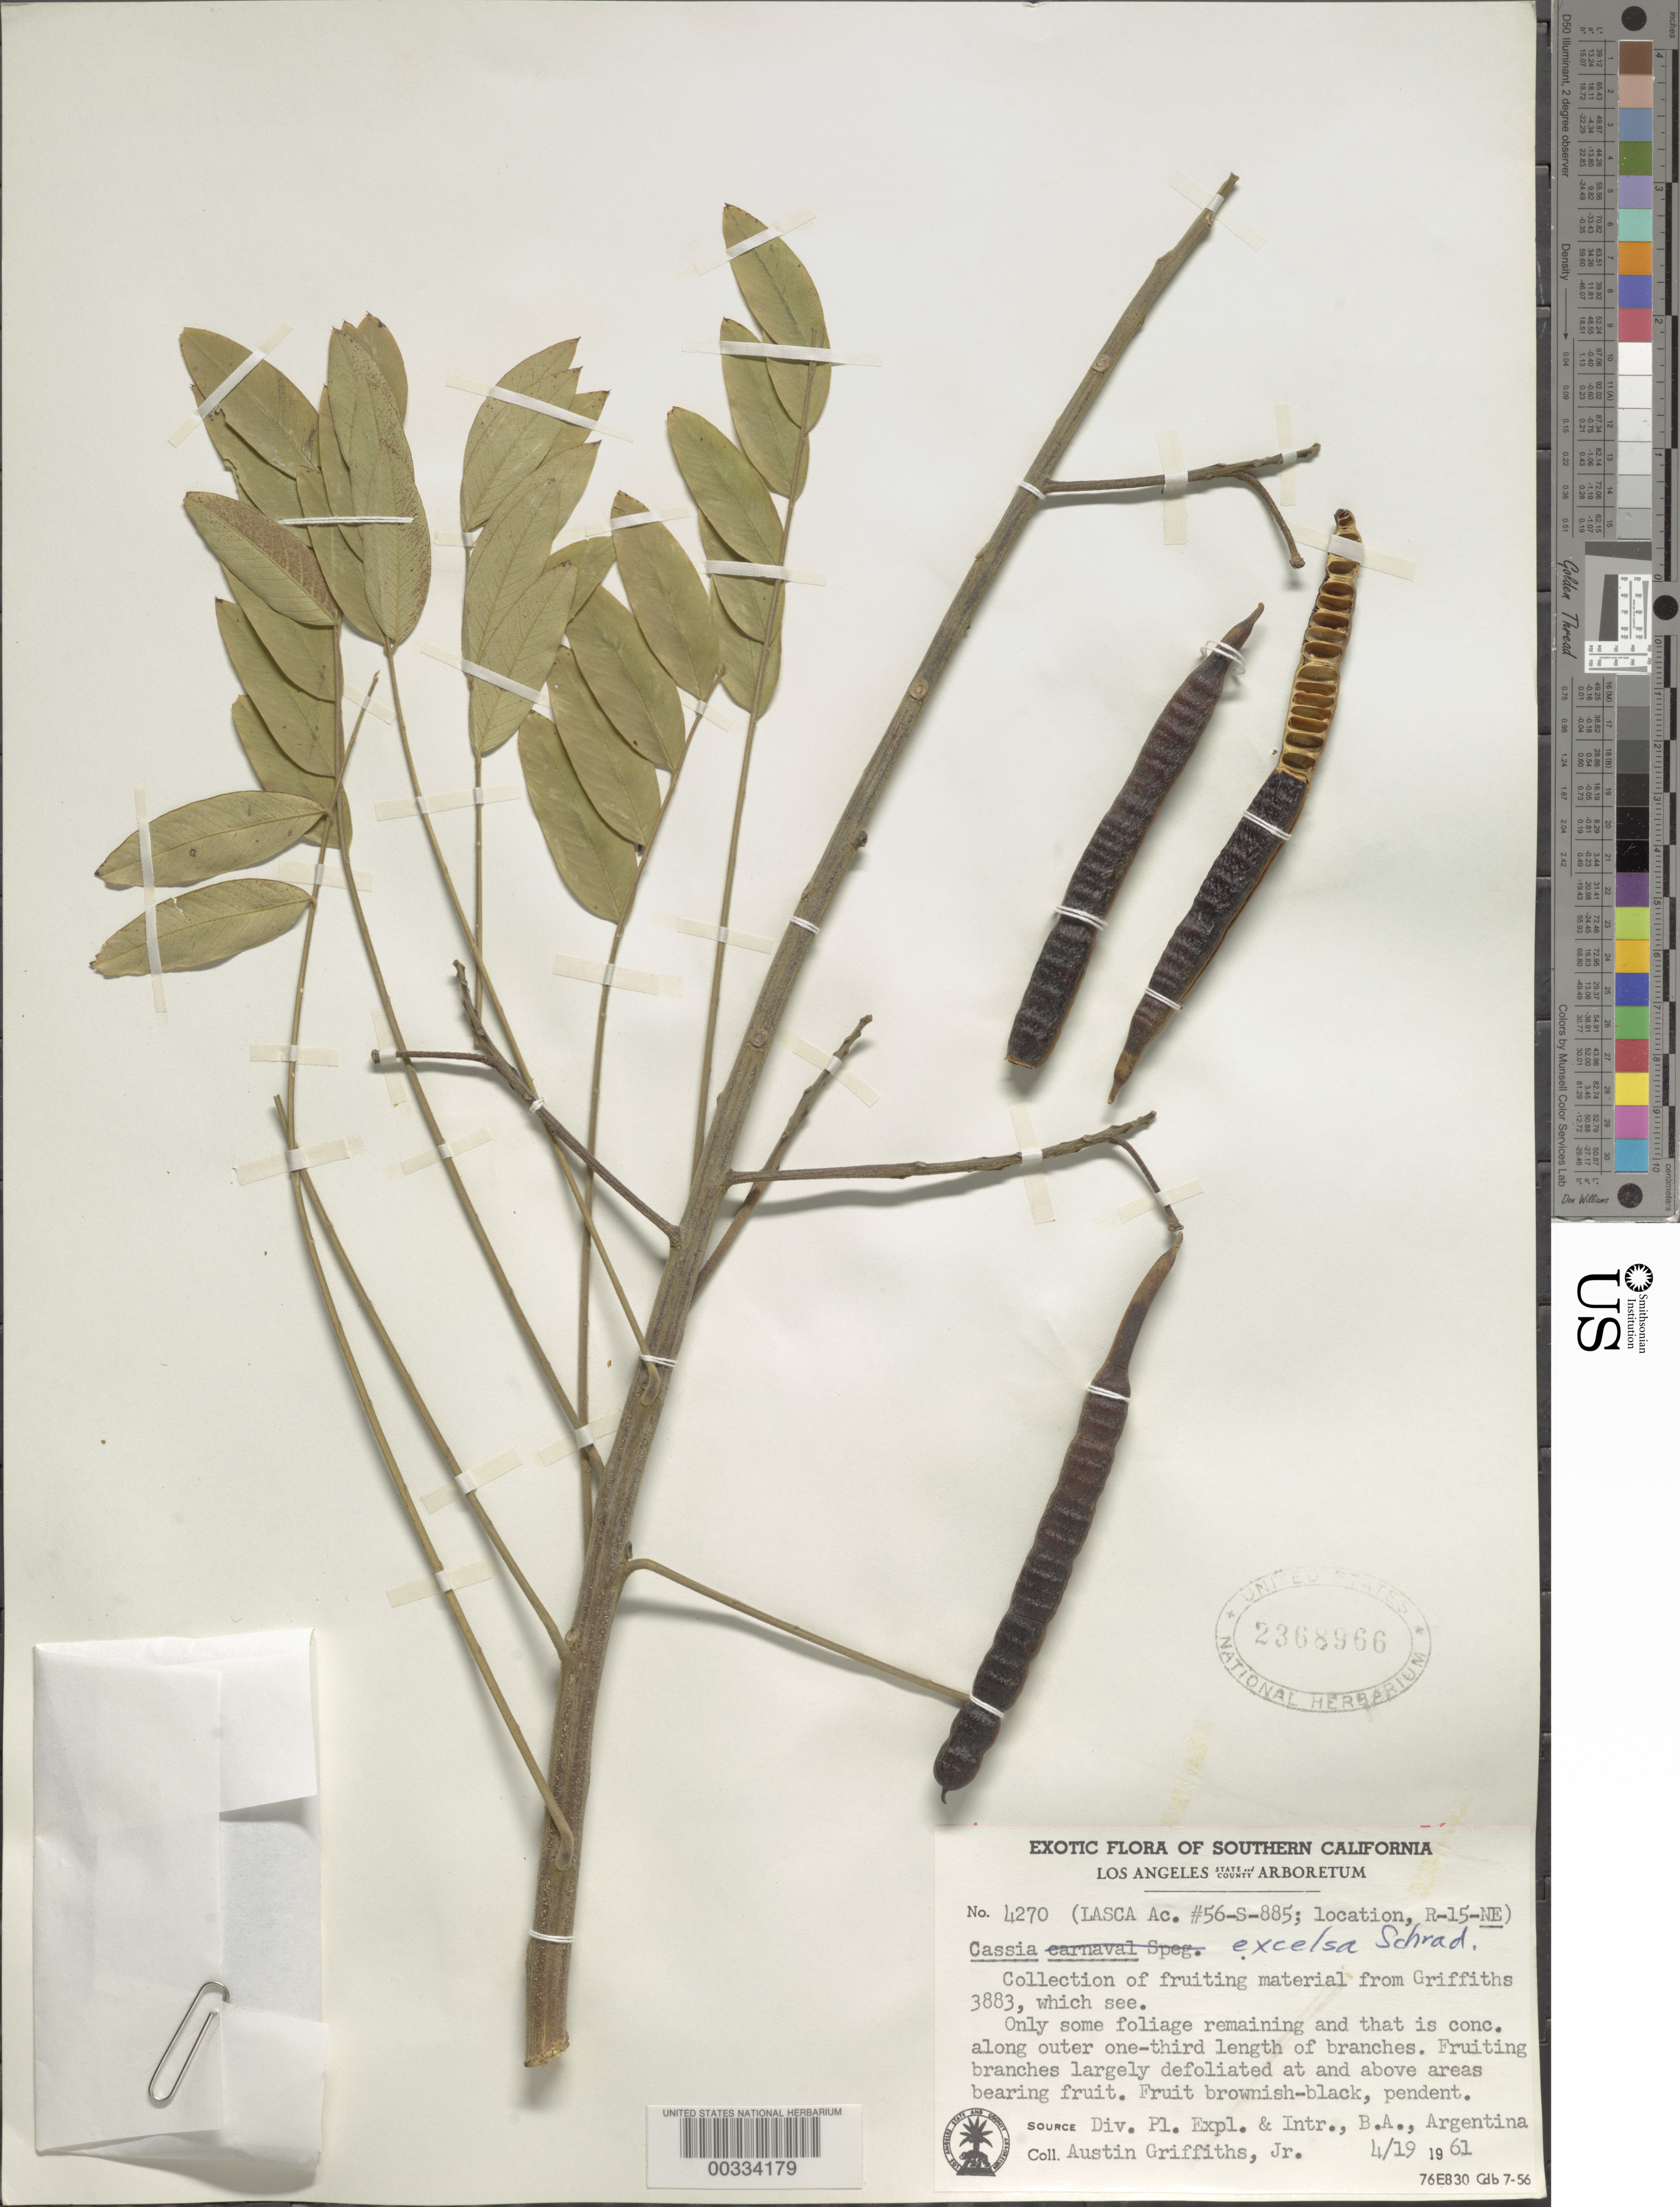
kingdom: Plantae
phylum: Tracheophyta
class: Magnoliopsida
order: Fabales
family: Fabaceae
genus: Senna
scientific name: Senna spectabilis var. excelsa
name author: (Schrad.) H.S. Irwin & Barneby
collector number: A. Griffiths Jr. 4270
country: Argentina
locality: Div. fl. expl. and intr., b.a.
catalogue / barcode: US 2368966